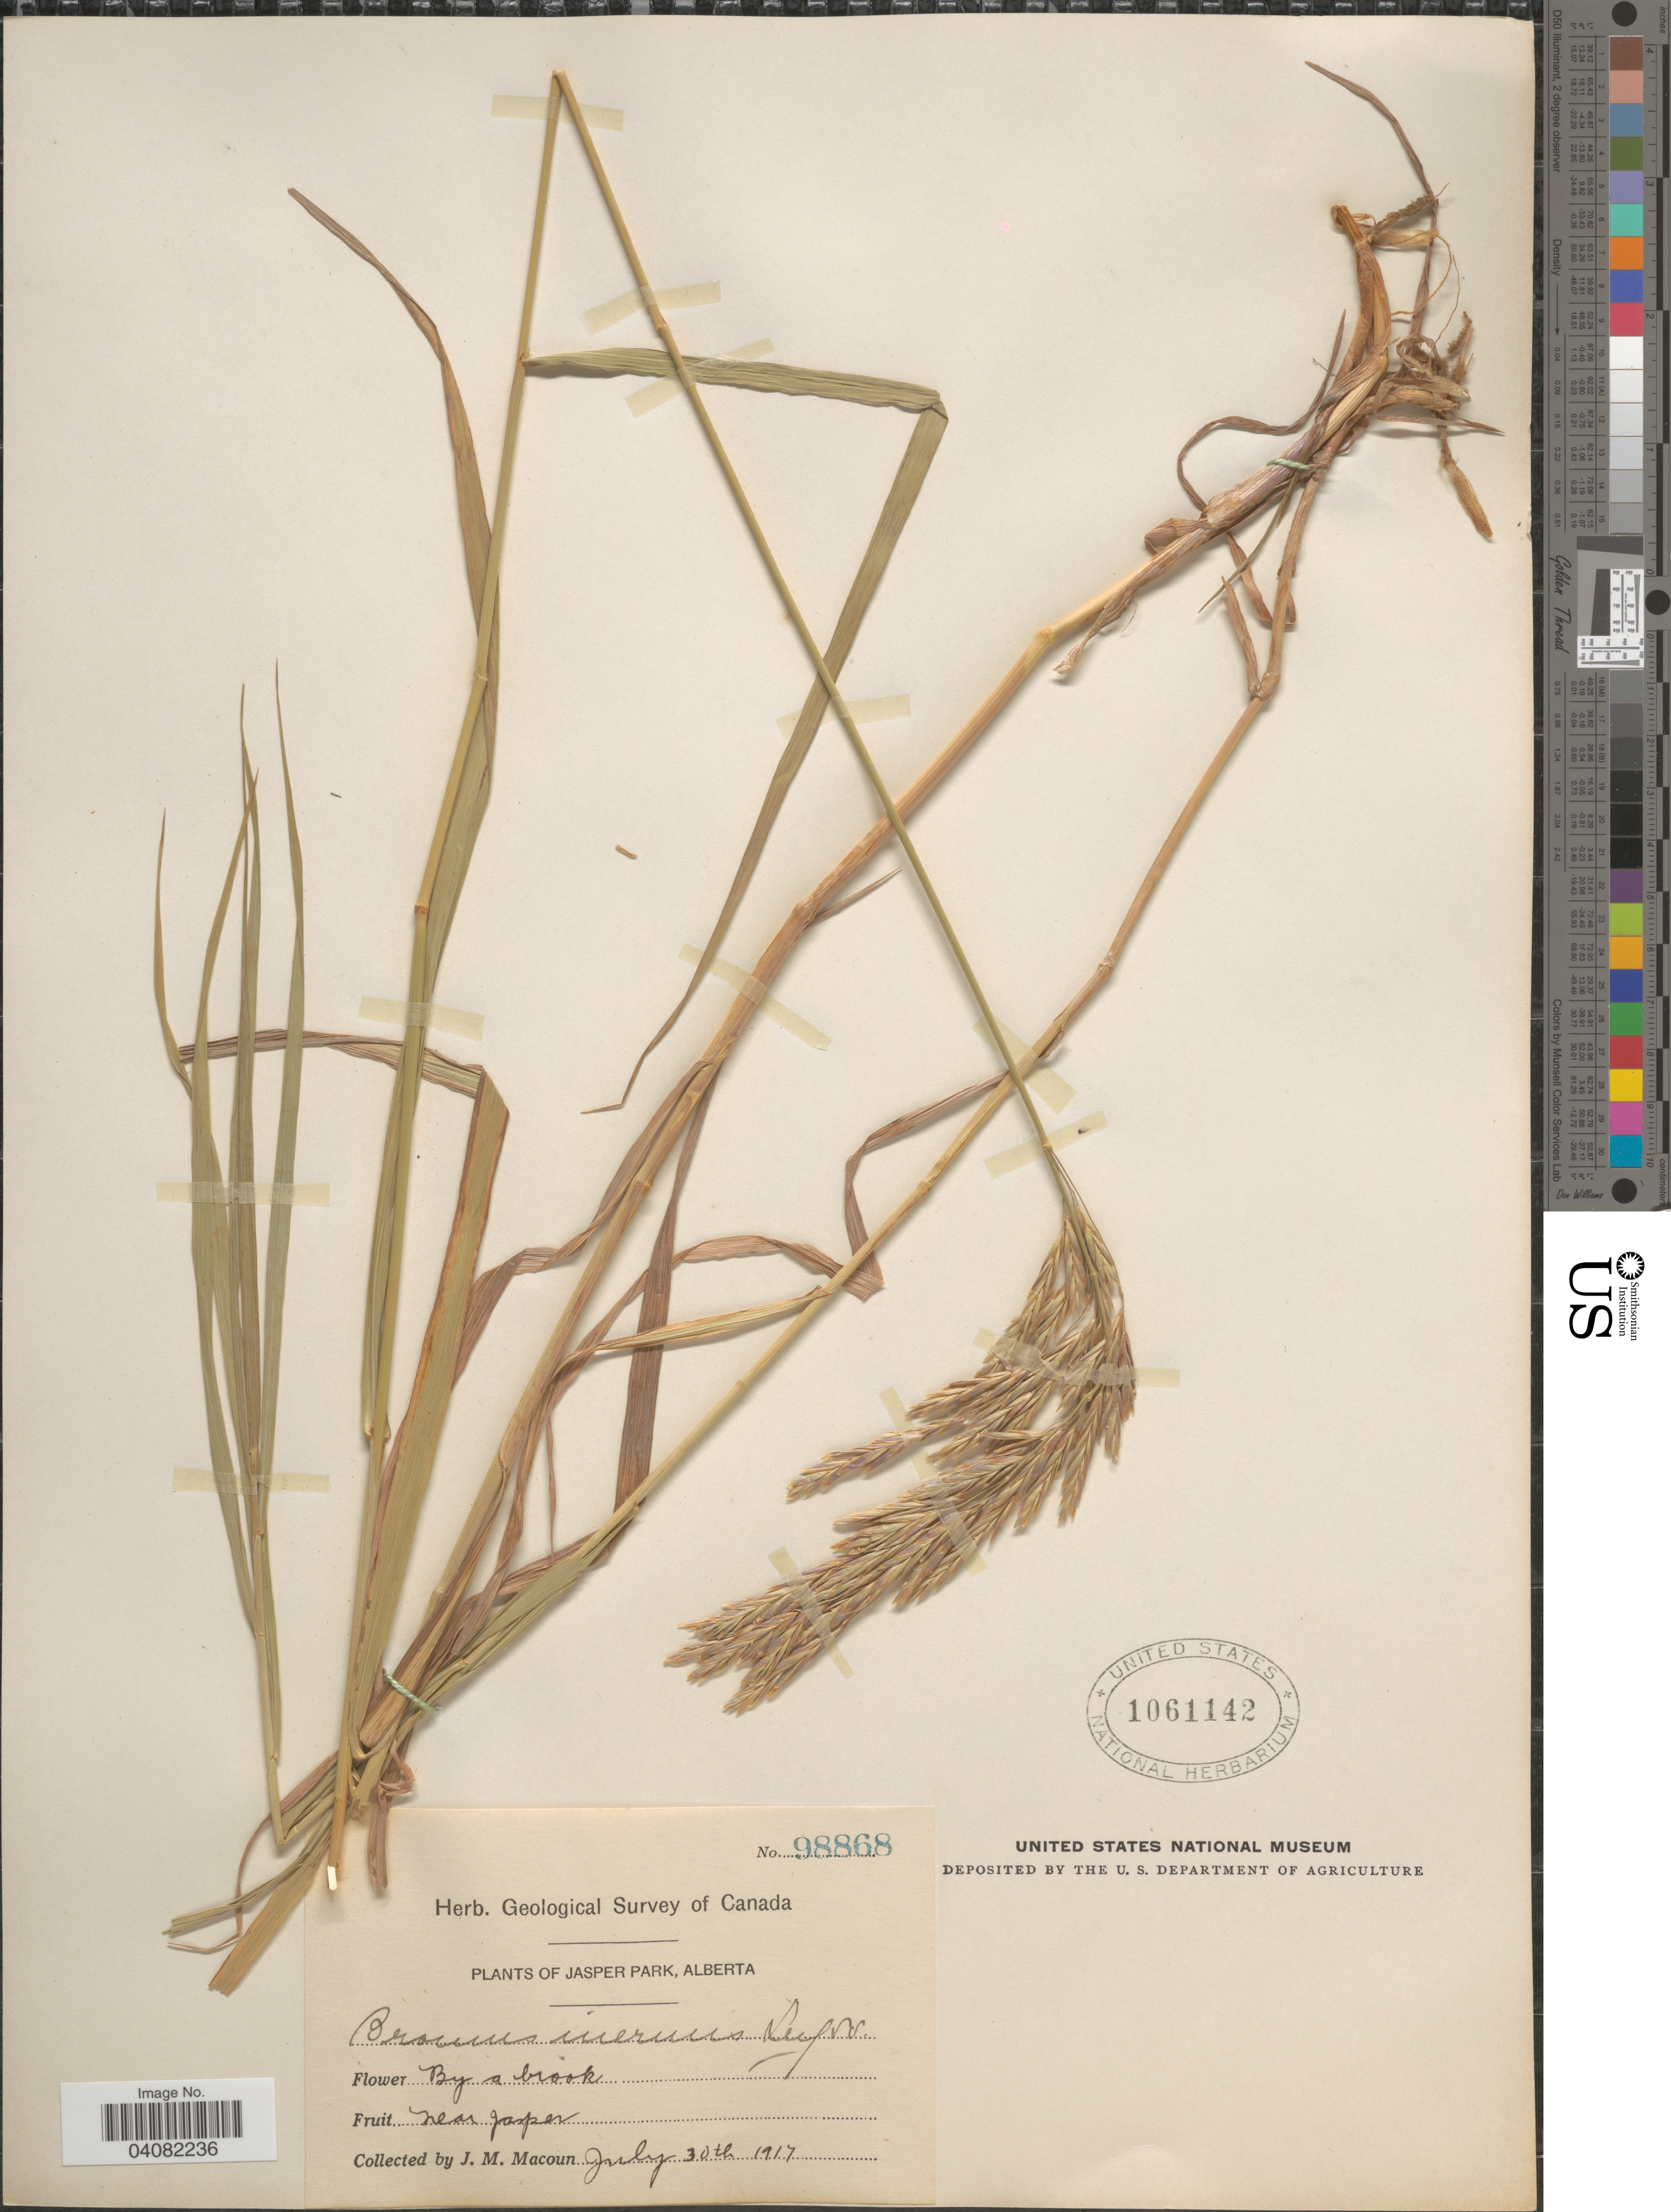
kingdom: Plantae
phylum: Tracheophyta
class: Liliopsida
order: Poales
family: Poaceae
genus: Bromus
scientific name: Bromus inermis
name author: Leyss.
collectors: J. M. Macoun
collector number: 98868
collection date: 1917-07-30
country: Canada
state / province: Alberta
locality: Herb. Geological Survey of Canada. Jasper Park. By a brook. Near Jasper.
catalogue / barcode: US 1061142